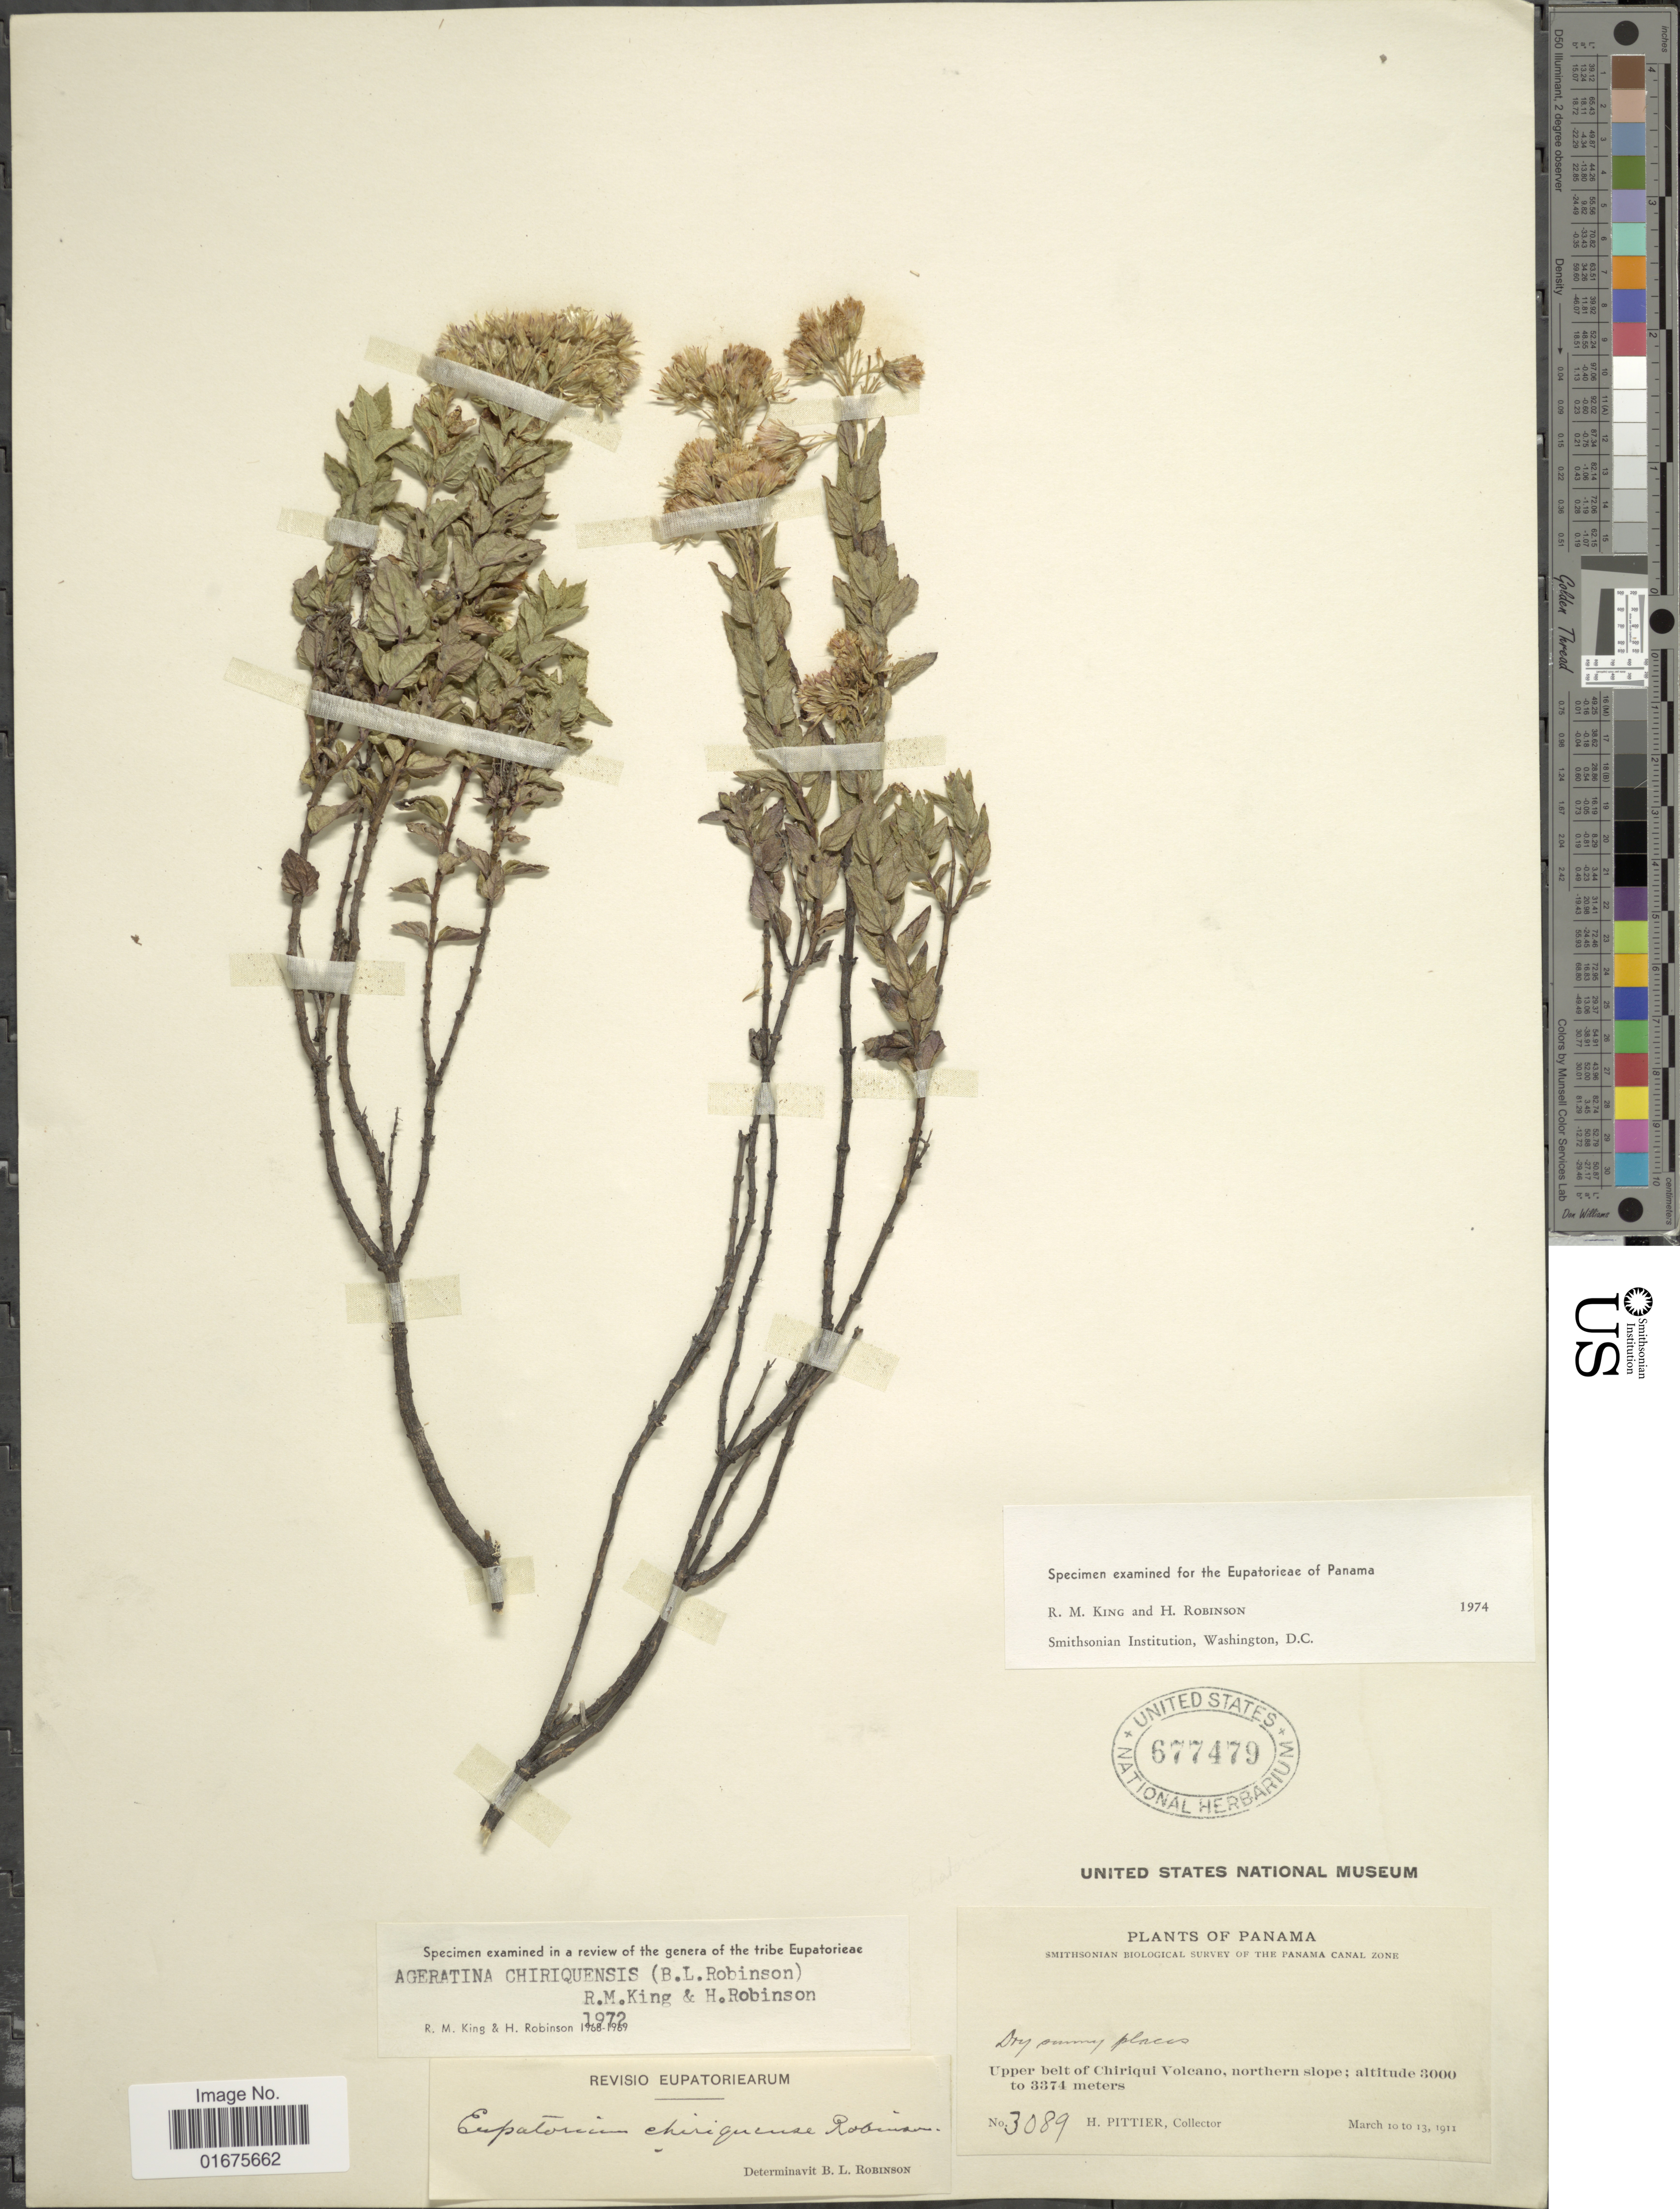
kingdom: Plantae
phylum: Tracheophyta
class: Magnoliopsida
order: Asterales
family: Asteraceae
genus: Ageratina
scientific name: Ageratina chiriquensis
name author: (B.L. Rob.) R.M. King & H. Rob.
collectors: H. F. Pittier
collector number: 3089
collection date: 1911-03-10/1911-03-13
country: Panama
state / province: Chiriqui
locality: Upper belt of Chiriqui Volcano, northern slope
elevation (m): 3000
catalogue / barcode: US 677479